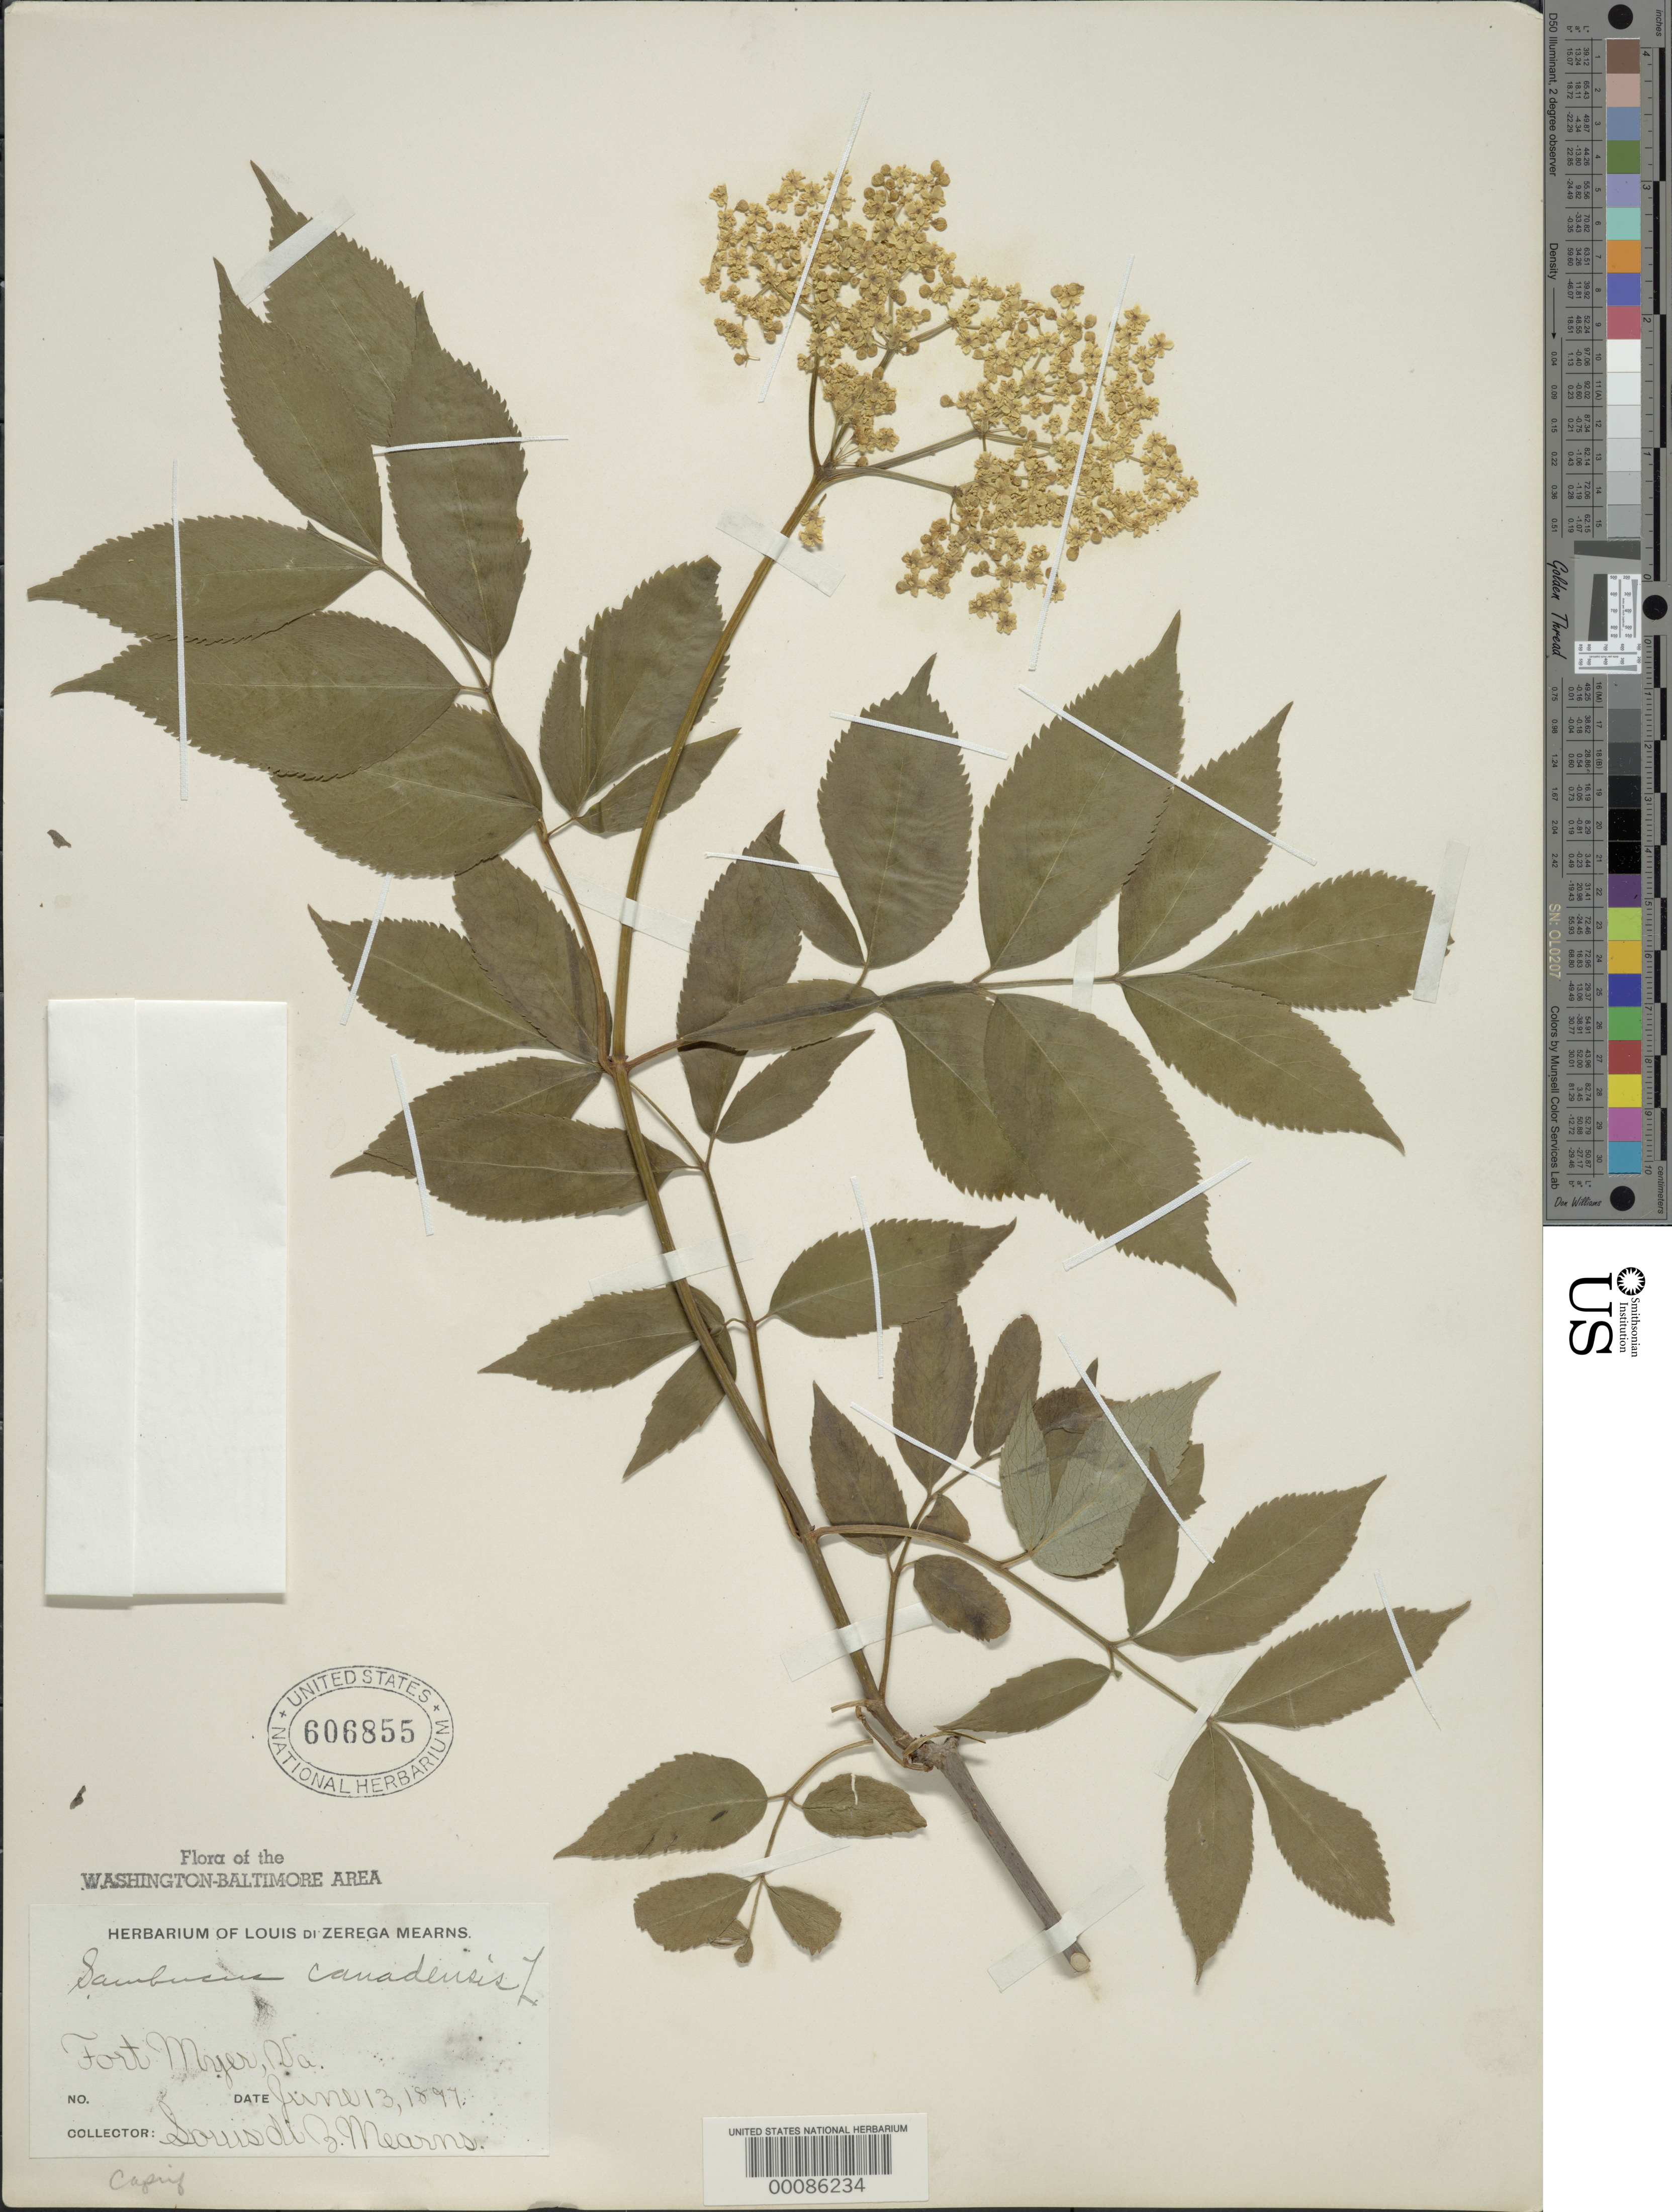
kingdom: Plantae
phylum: Tracheophyta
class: Magnoliopsida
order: Dipsacales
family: Viburnaceae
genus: Sambucus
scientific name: Sambucus canadensis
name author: L.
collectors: S. Z. Mearns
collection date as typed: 13 Jun 1897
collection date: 1897-06-13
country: United States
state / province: Virginia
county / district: Arlington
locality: Fort Meyer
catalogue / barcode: US 606855